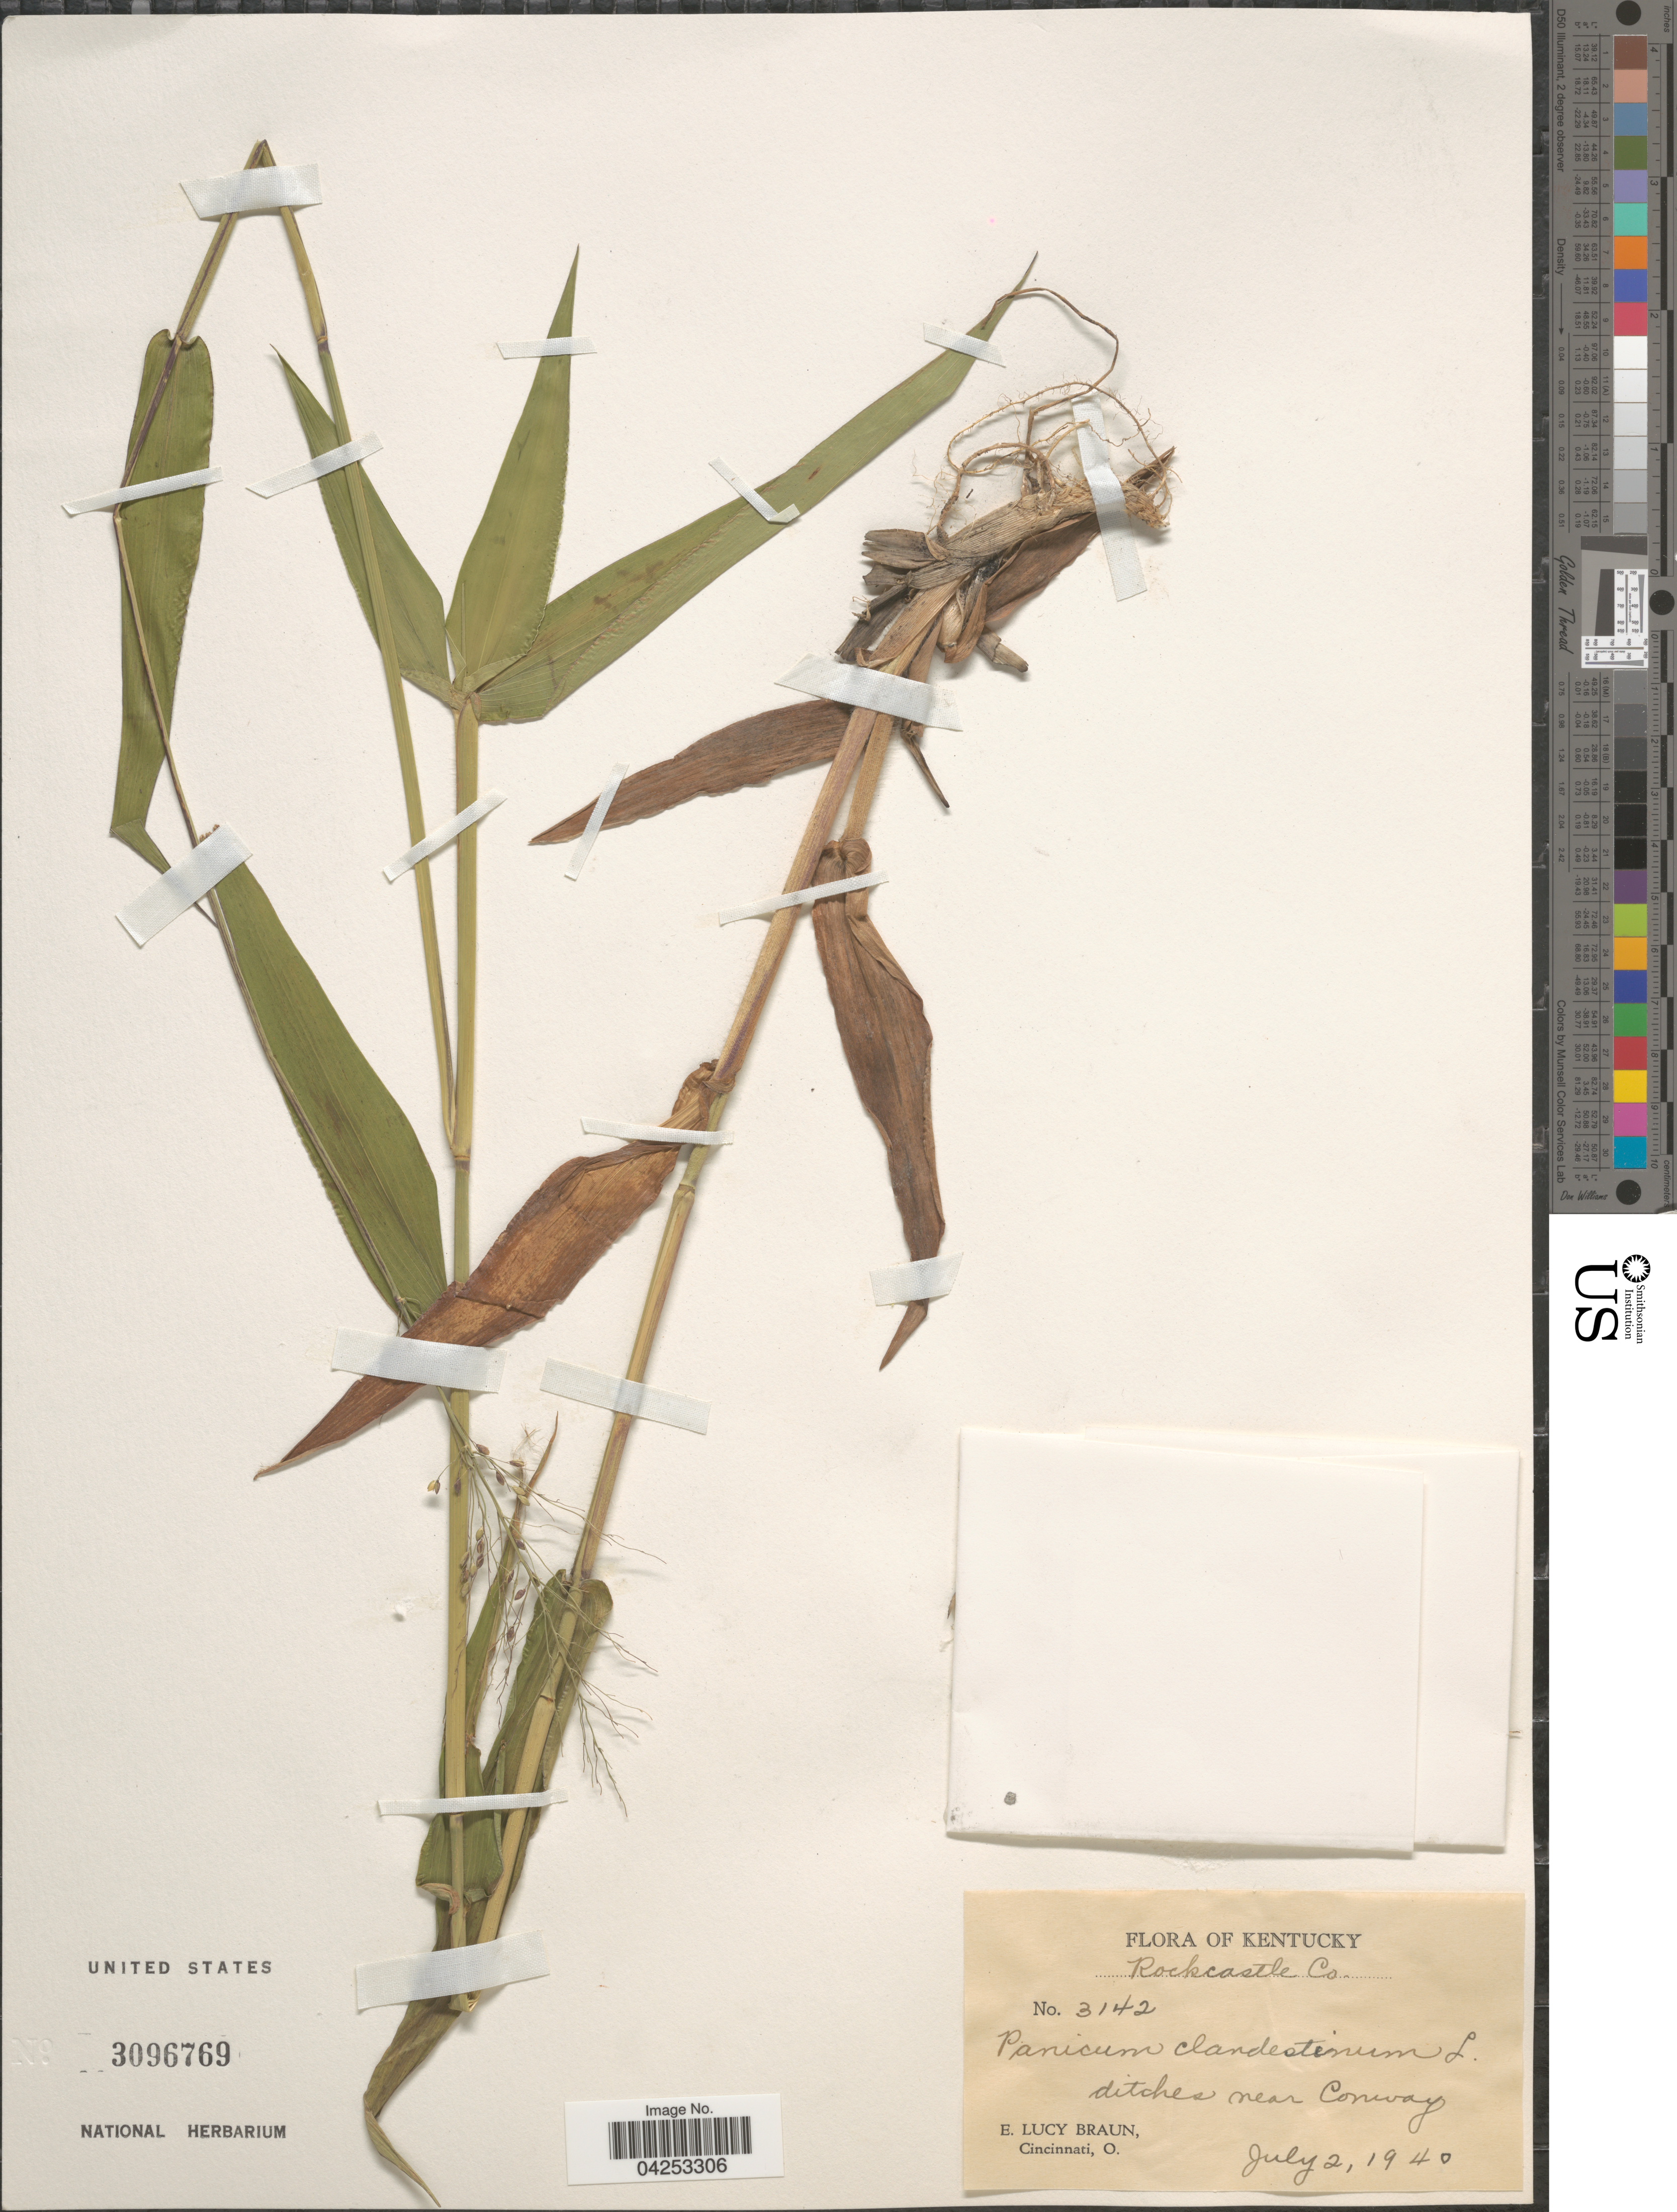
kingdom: Plantae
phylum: Tracheophyta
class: Liliopsida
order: Poales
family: Poaceae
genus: Dichanthelium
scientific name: Dichanthelium clandestinum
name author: (L.) Gould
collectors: E. L. Braun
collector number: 3142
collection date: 1940-07-02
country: United States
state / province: Kentucky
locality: Rockcastle Co. Ditches near Conway.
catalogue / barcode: US 3096769